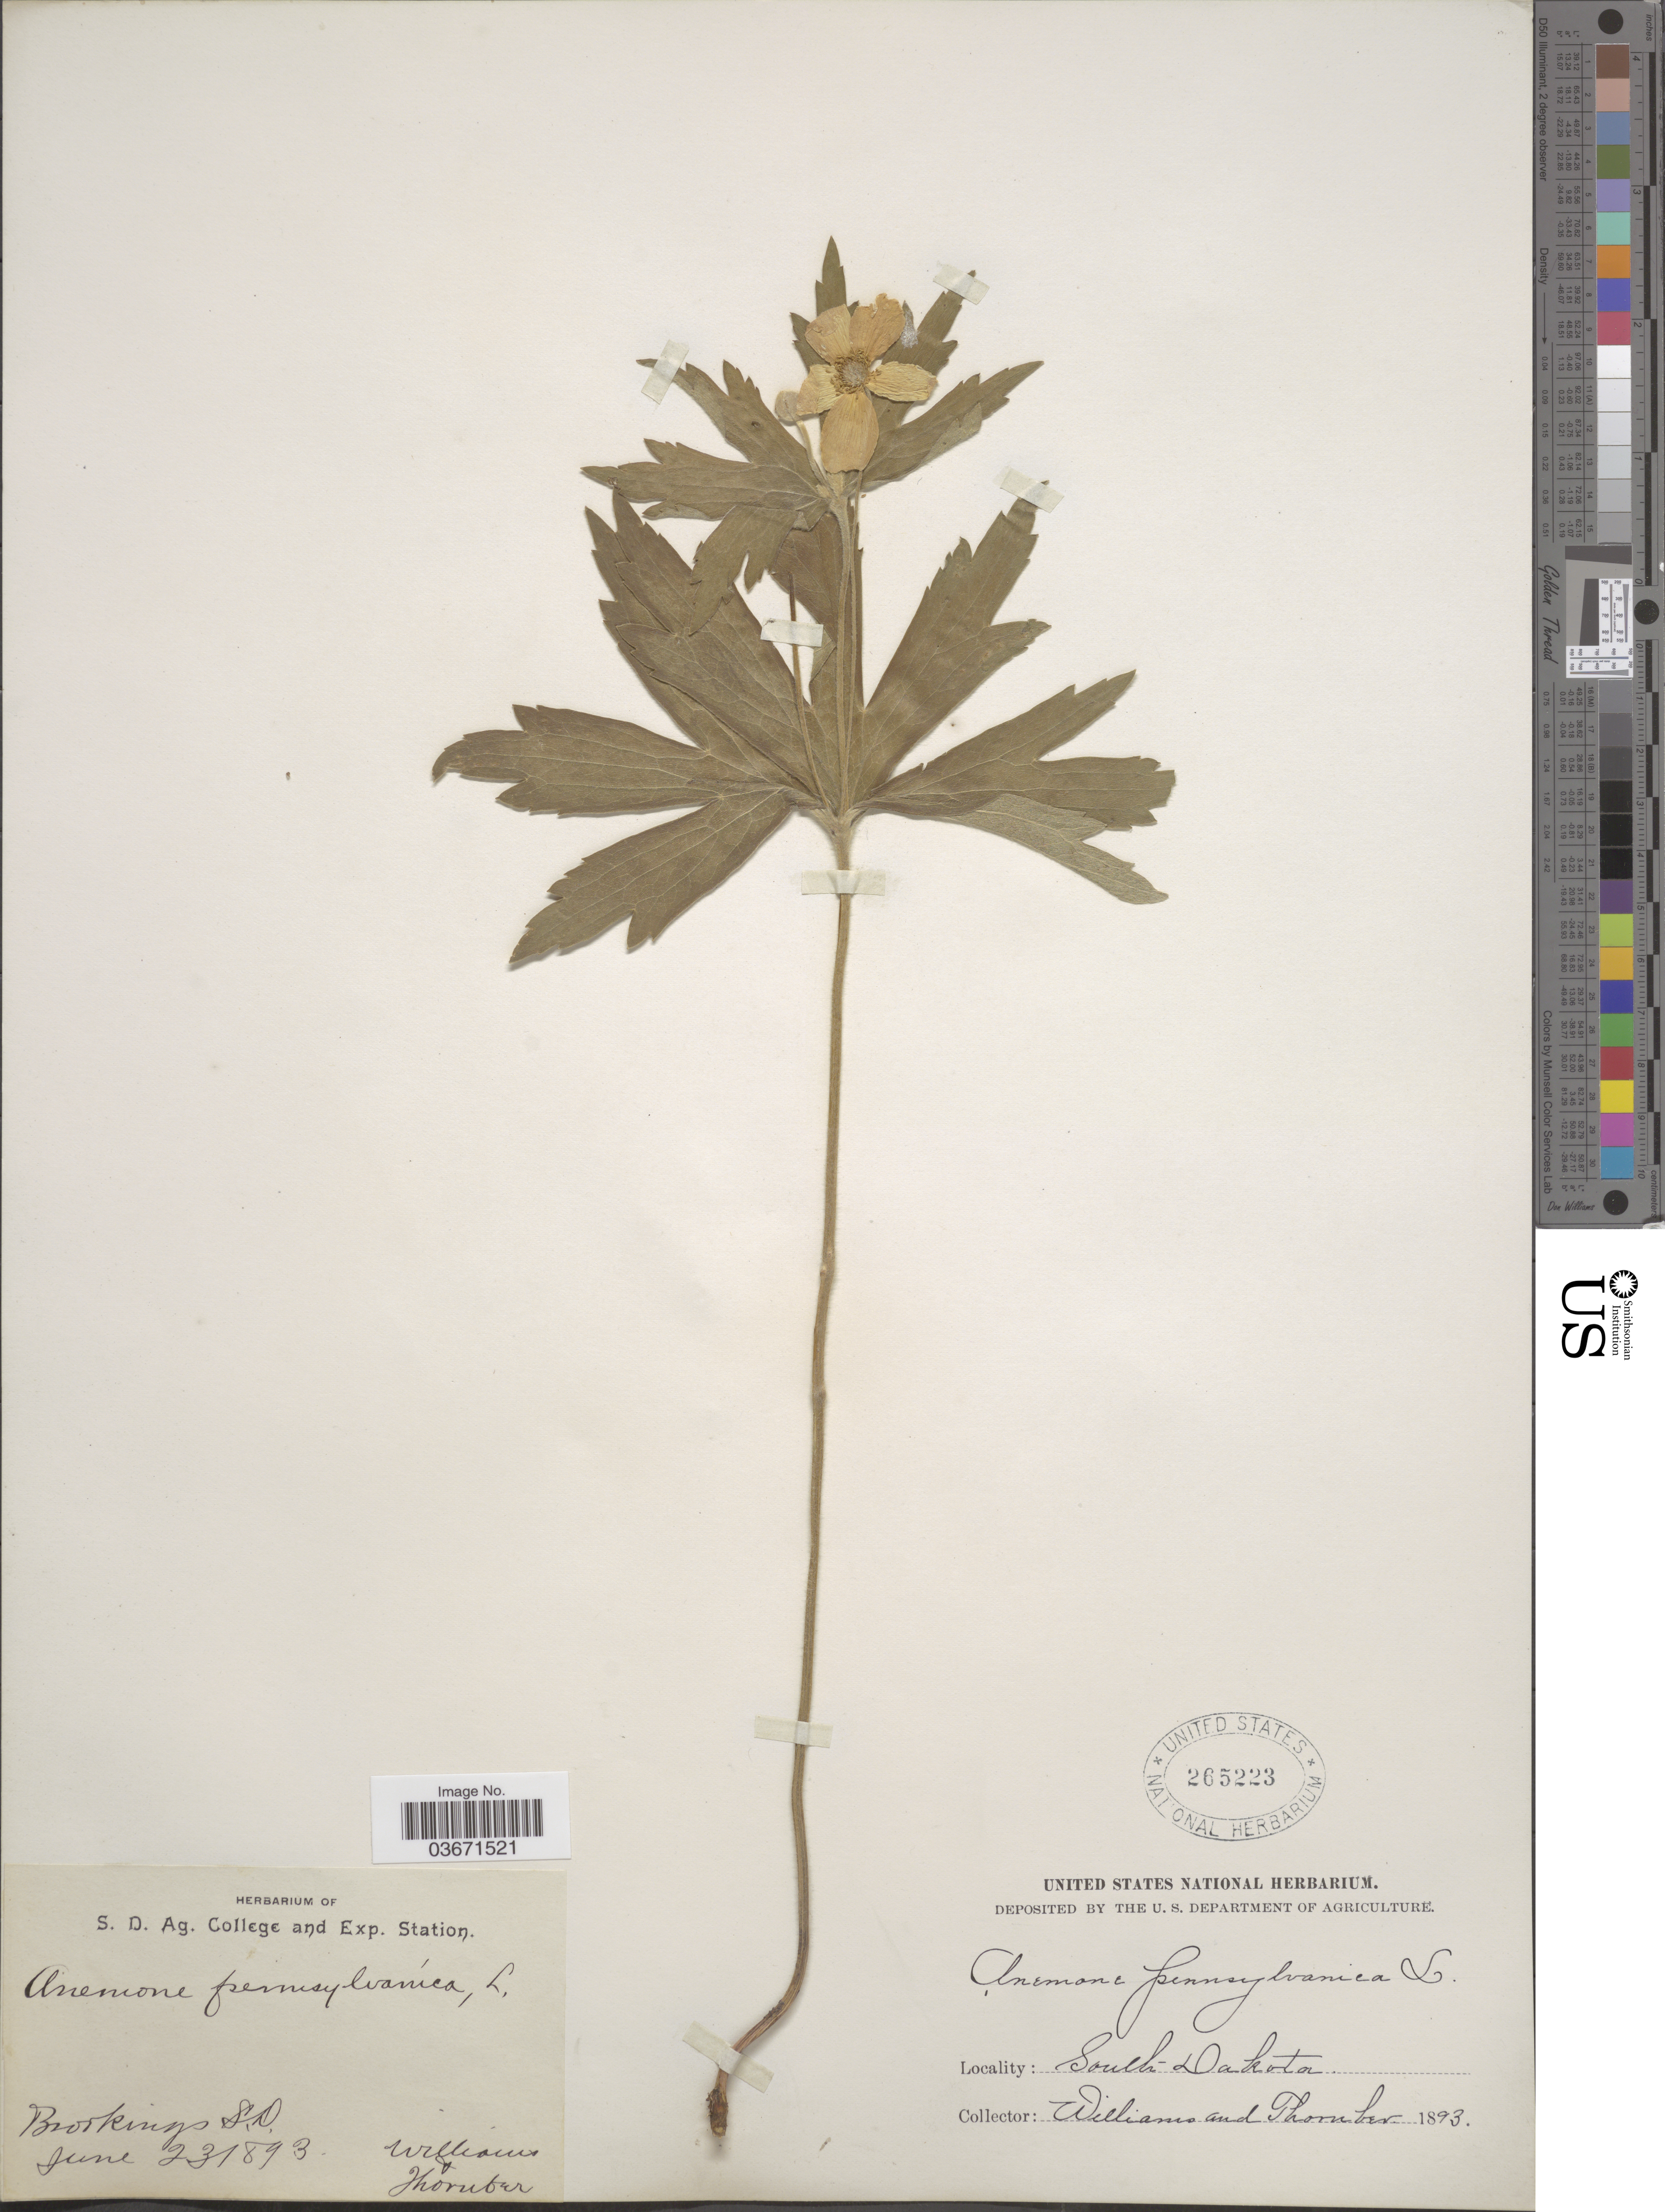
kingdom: Plantae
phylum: Tracheophyta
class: Magnoliopsida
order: Ranunculales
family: Ranunculaceae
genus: Anemone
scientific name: Anemone canadensis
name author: L.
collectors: -- Williams & -. Thornber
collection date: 1893-06-23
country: United States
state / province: South Dakota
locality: Brookings.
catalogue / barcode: US 265223